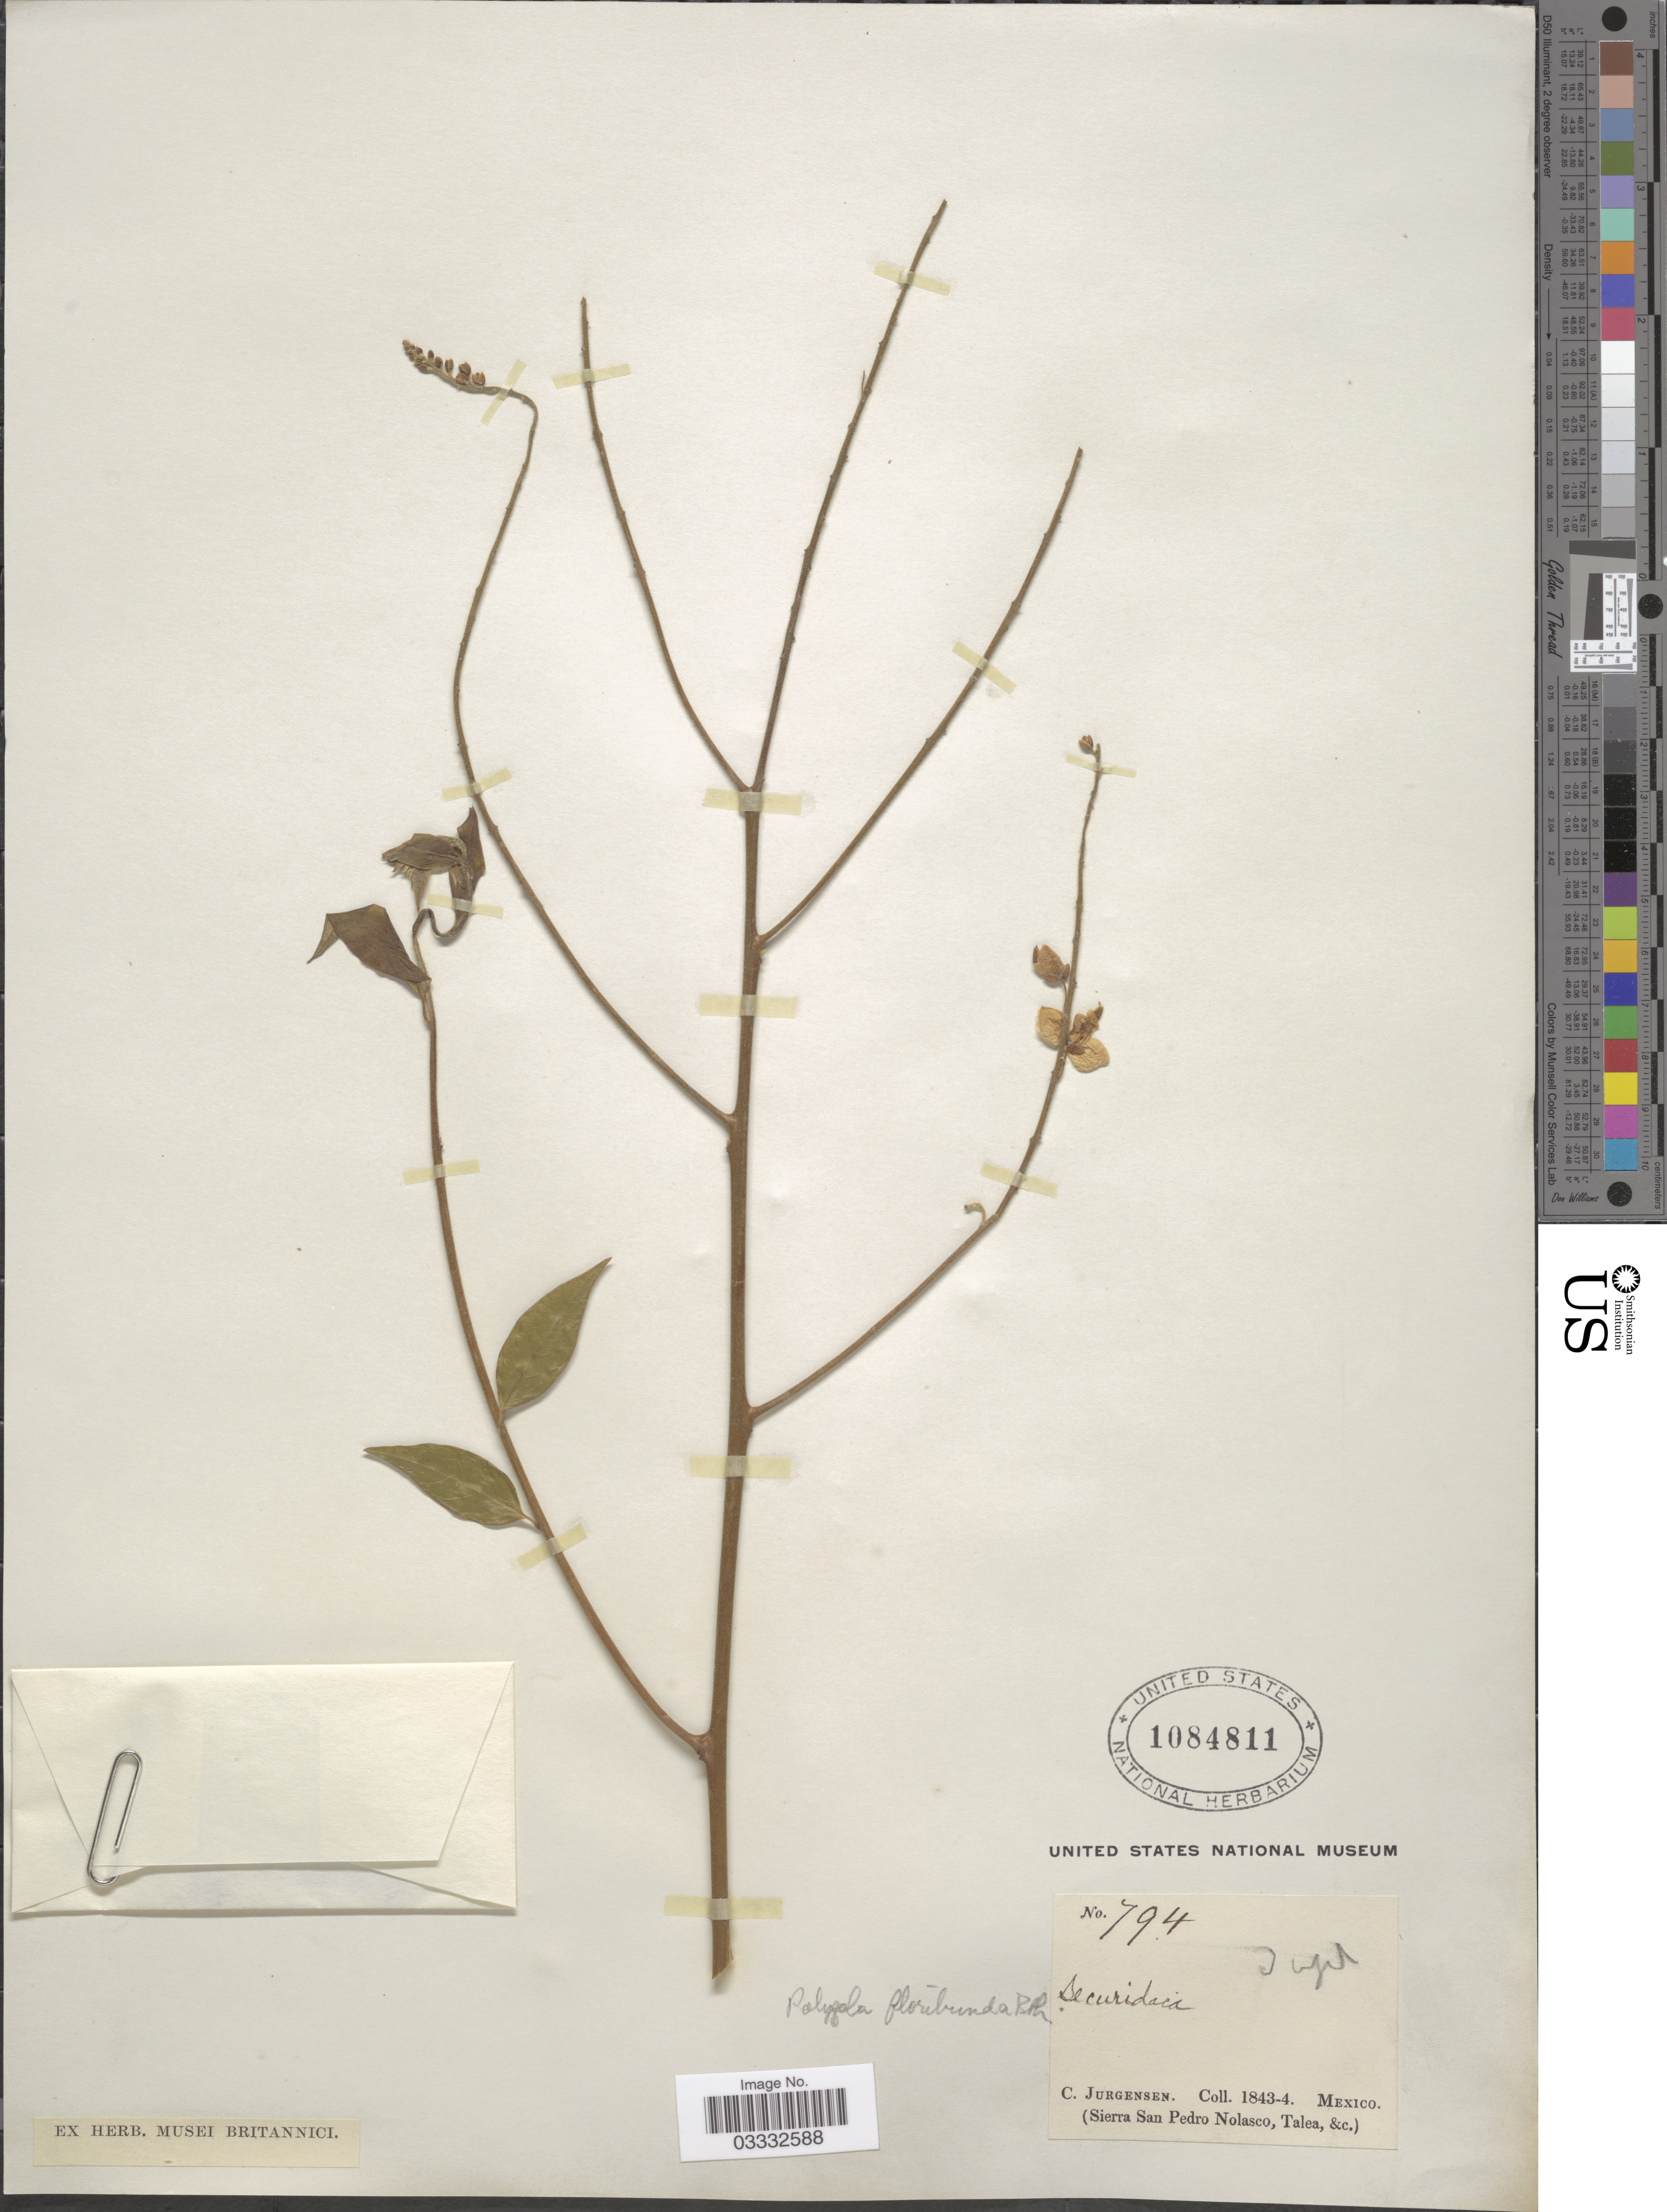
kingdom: Plantae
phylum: Tracheophyta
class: Magnoliopsida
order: Fabales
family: Polygalaceae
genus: Asemeia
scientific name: Asemeia floribunda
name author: (Benth.) J.F.B. Pastore & J.R. Abbott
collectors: C. Jurgensen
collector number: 794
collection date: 1843/1844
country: Mexico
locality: (Sierra San Pedro Nolasco, Talea, &c.)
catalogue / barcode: US 1084811